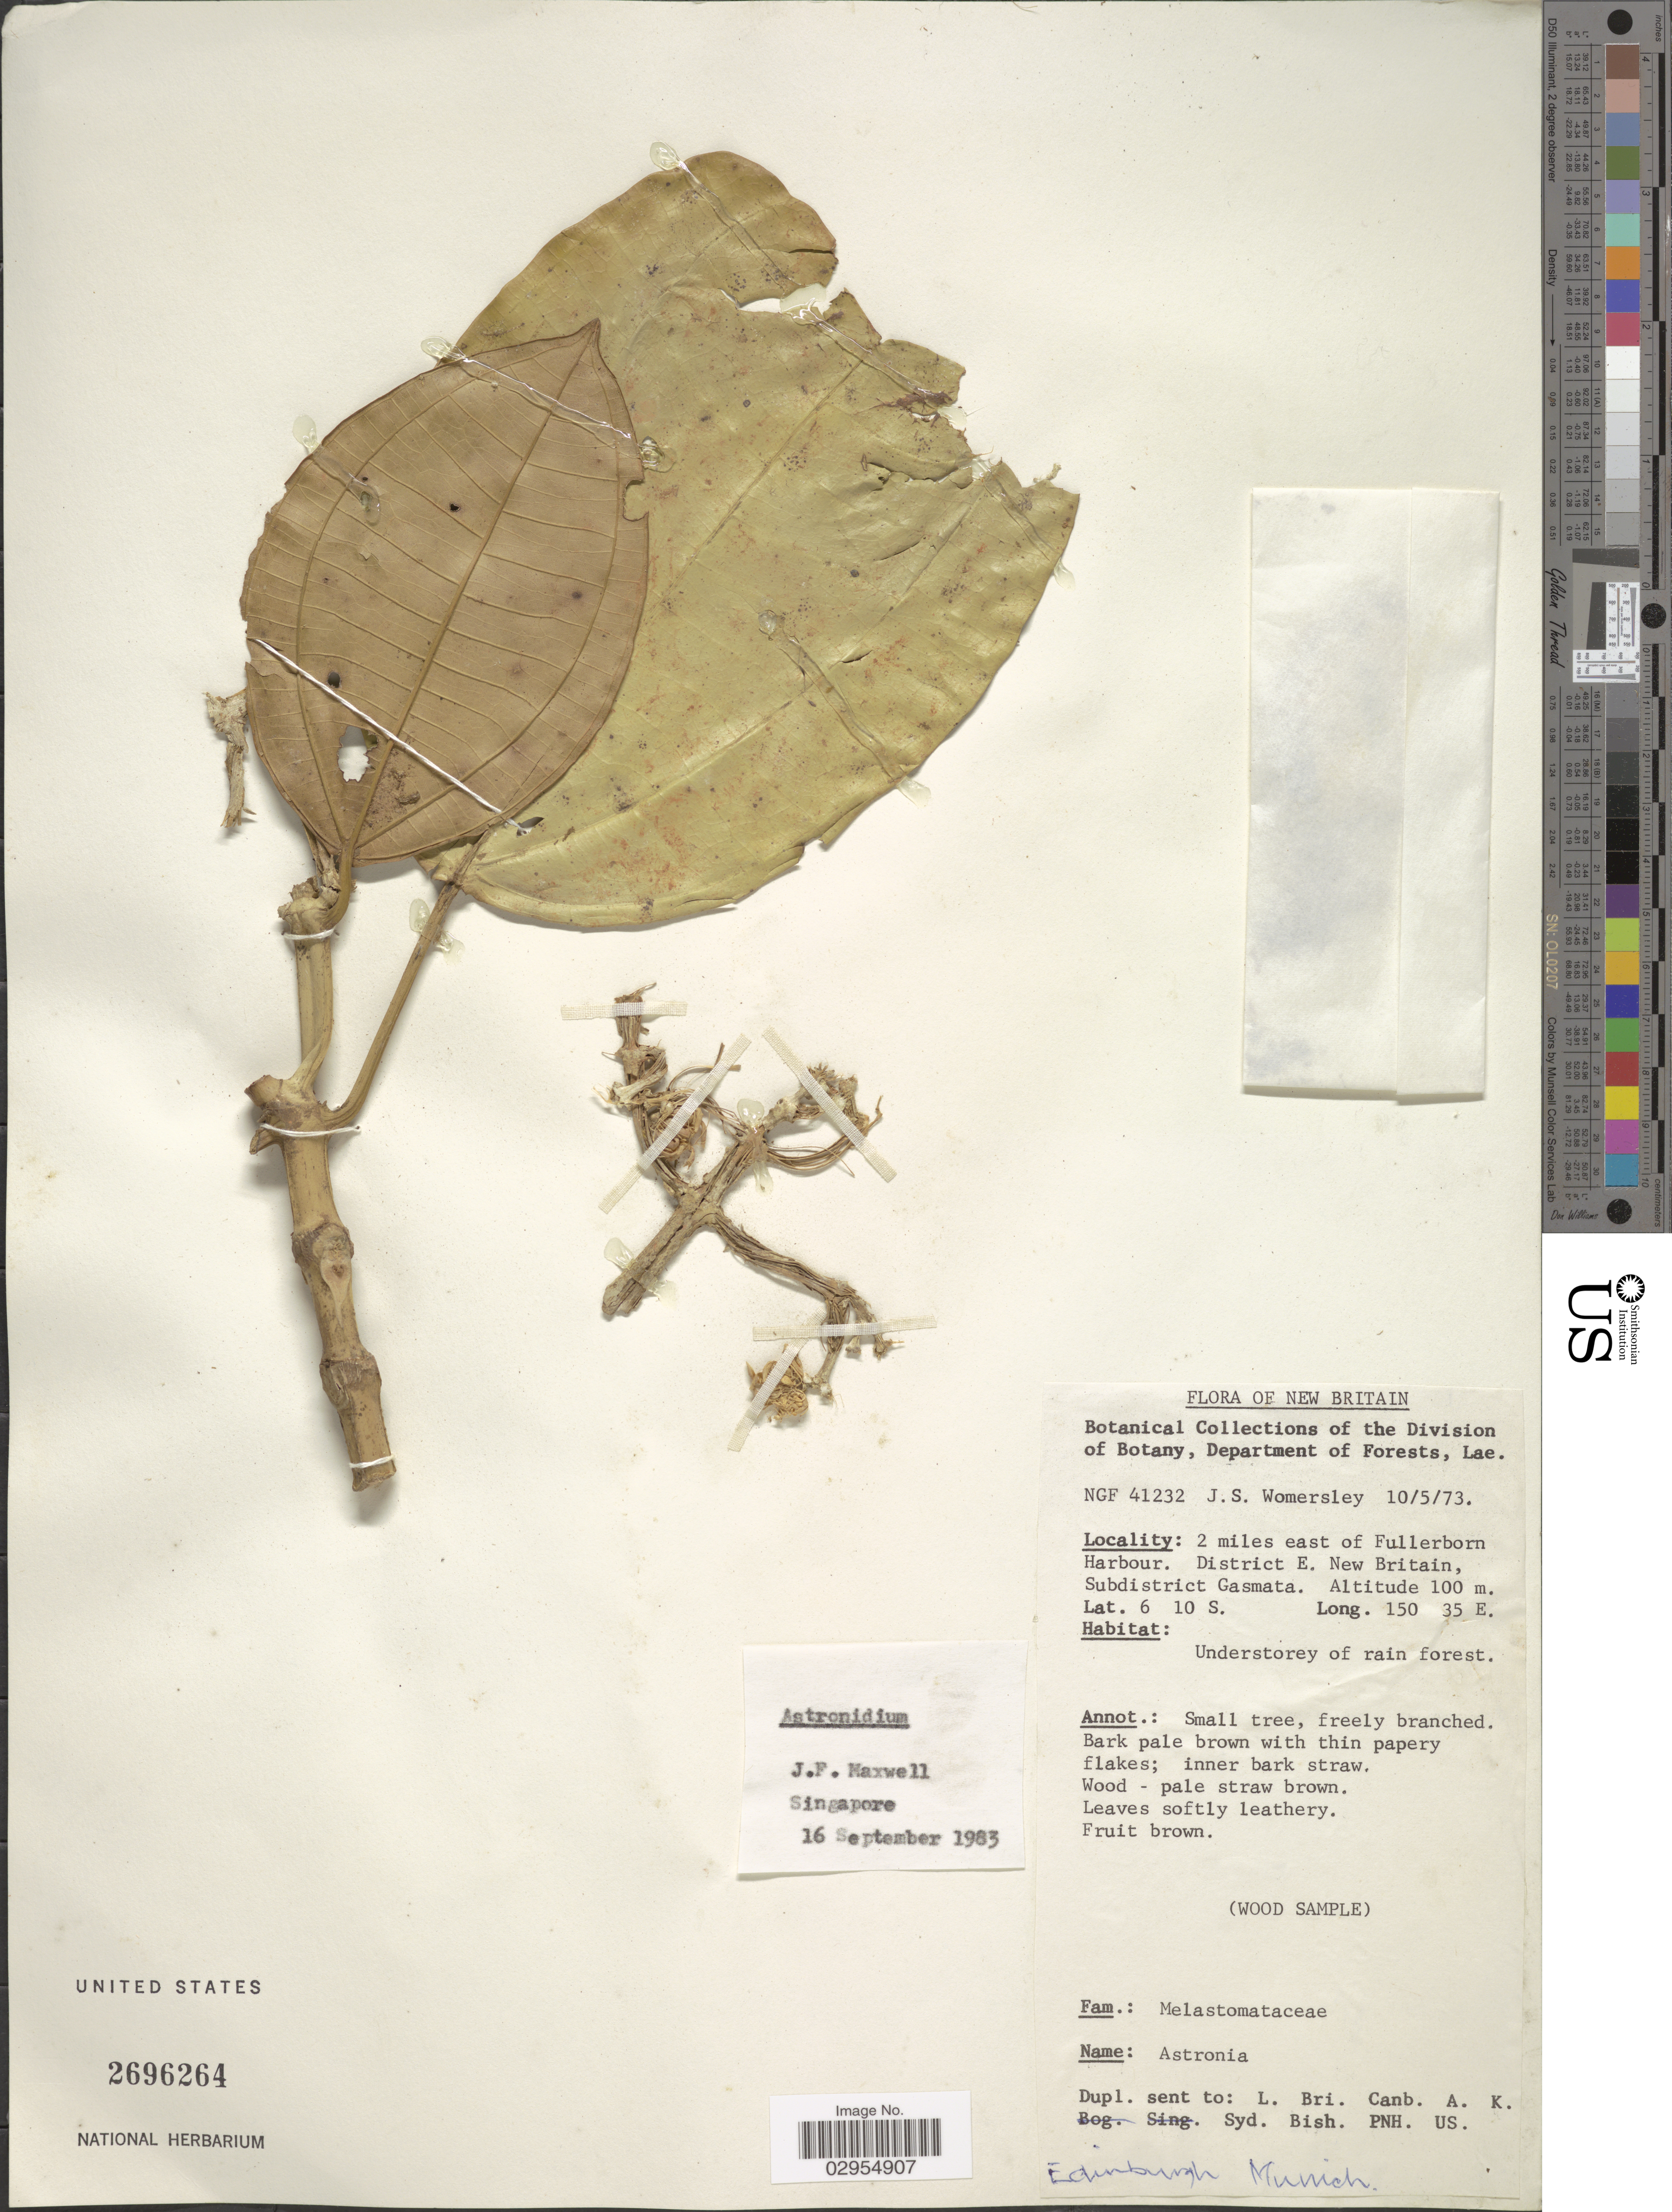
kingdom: Plantae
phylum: Tracheophyta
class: Magnoliopsida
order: Myrtales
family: Melastomataceae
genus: Astronidium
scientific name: Astronidium sp.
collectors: J. S. Womersley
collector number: NGF 41232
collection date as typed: Transcribed d/m/y: 10/5/73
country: Papua New Guinea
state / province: East New Britain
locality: New Britain. 2 miles east of Fullerborn Harbour. District E. New Britain, Subdistrict Gasmata.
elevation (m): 100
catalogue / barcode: US 2696264